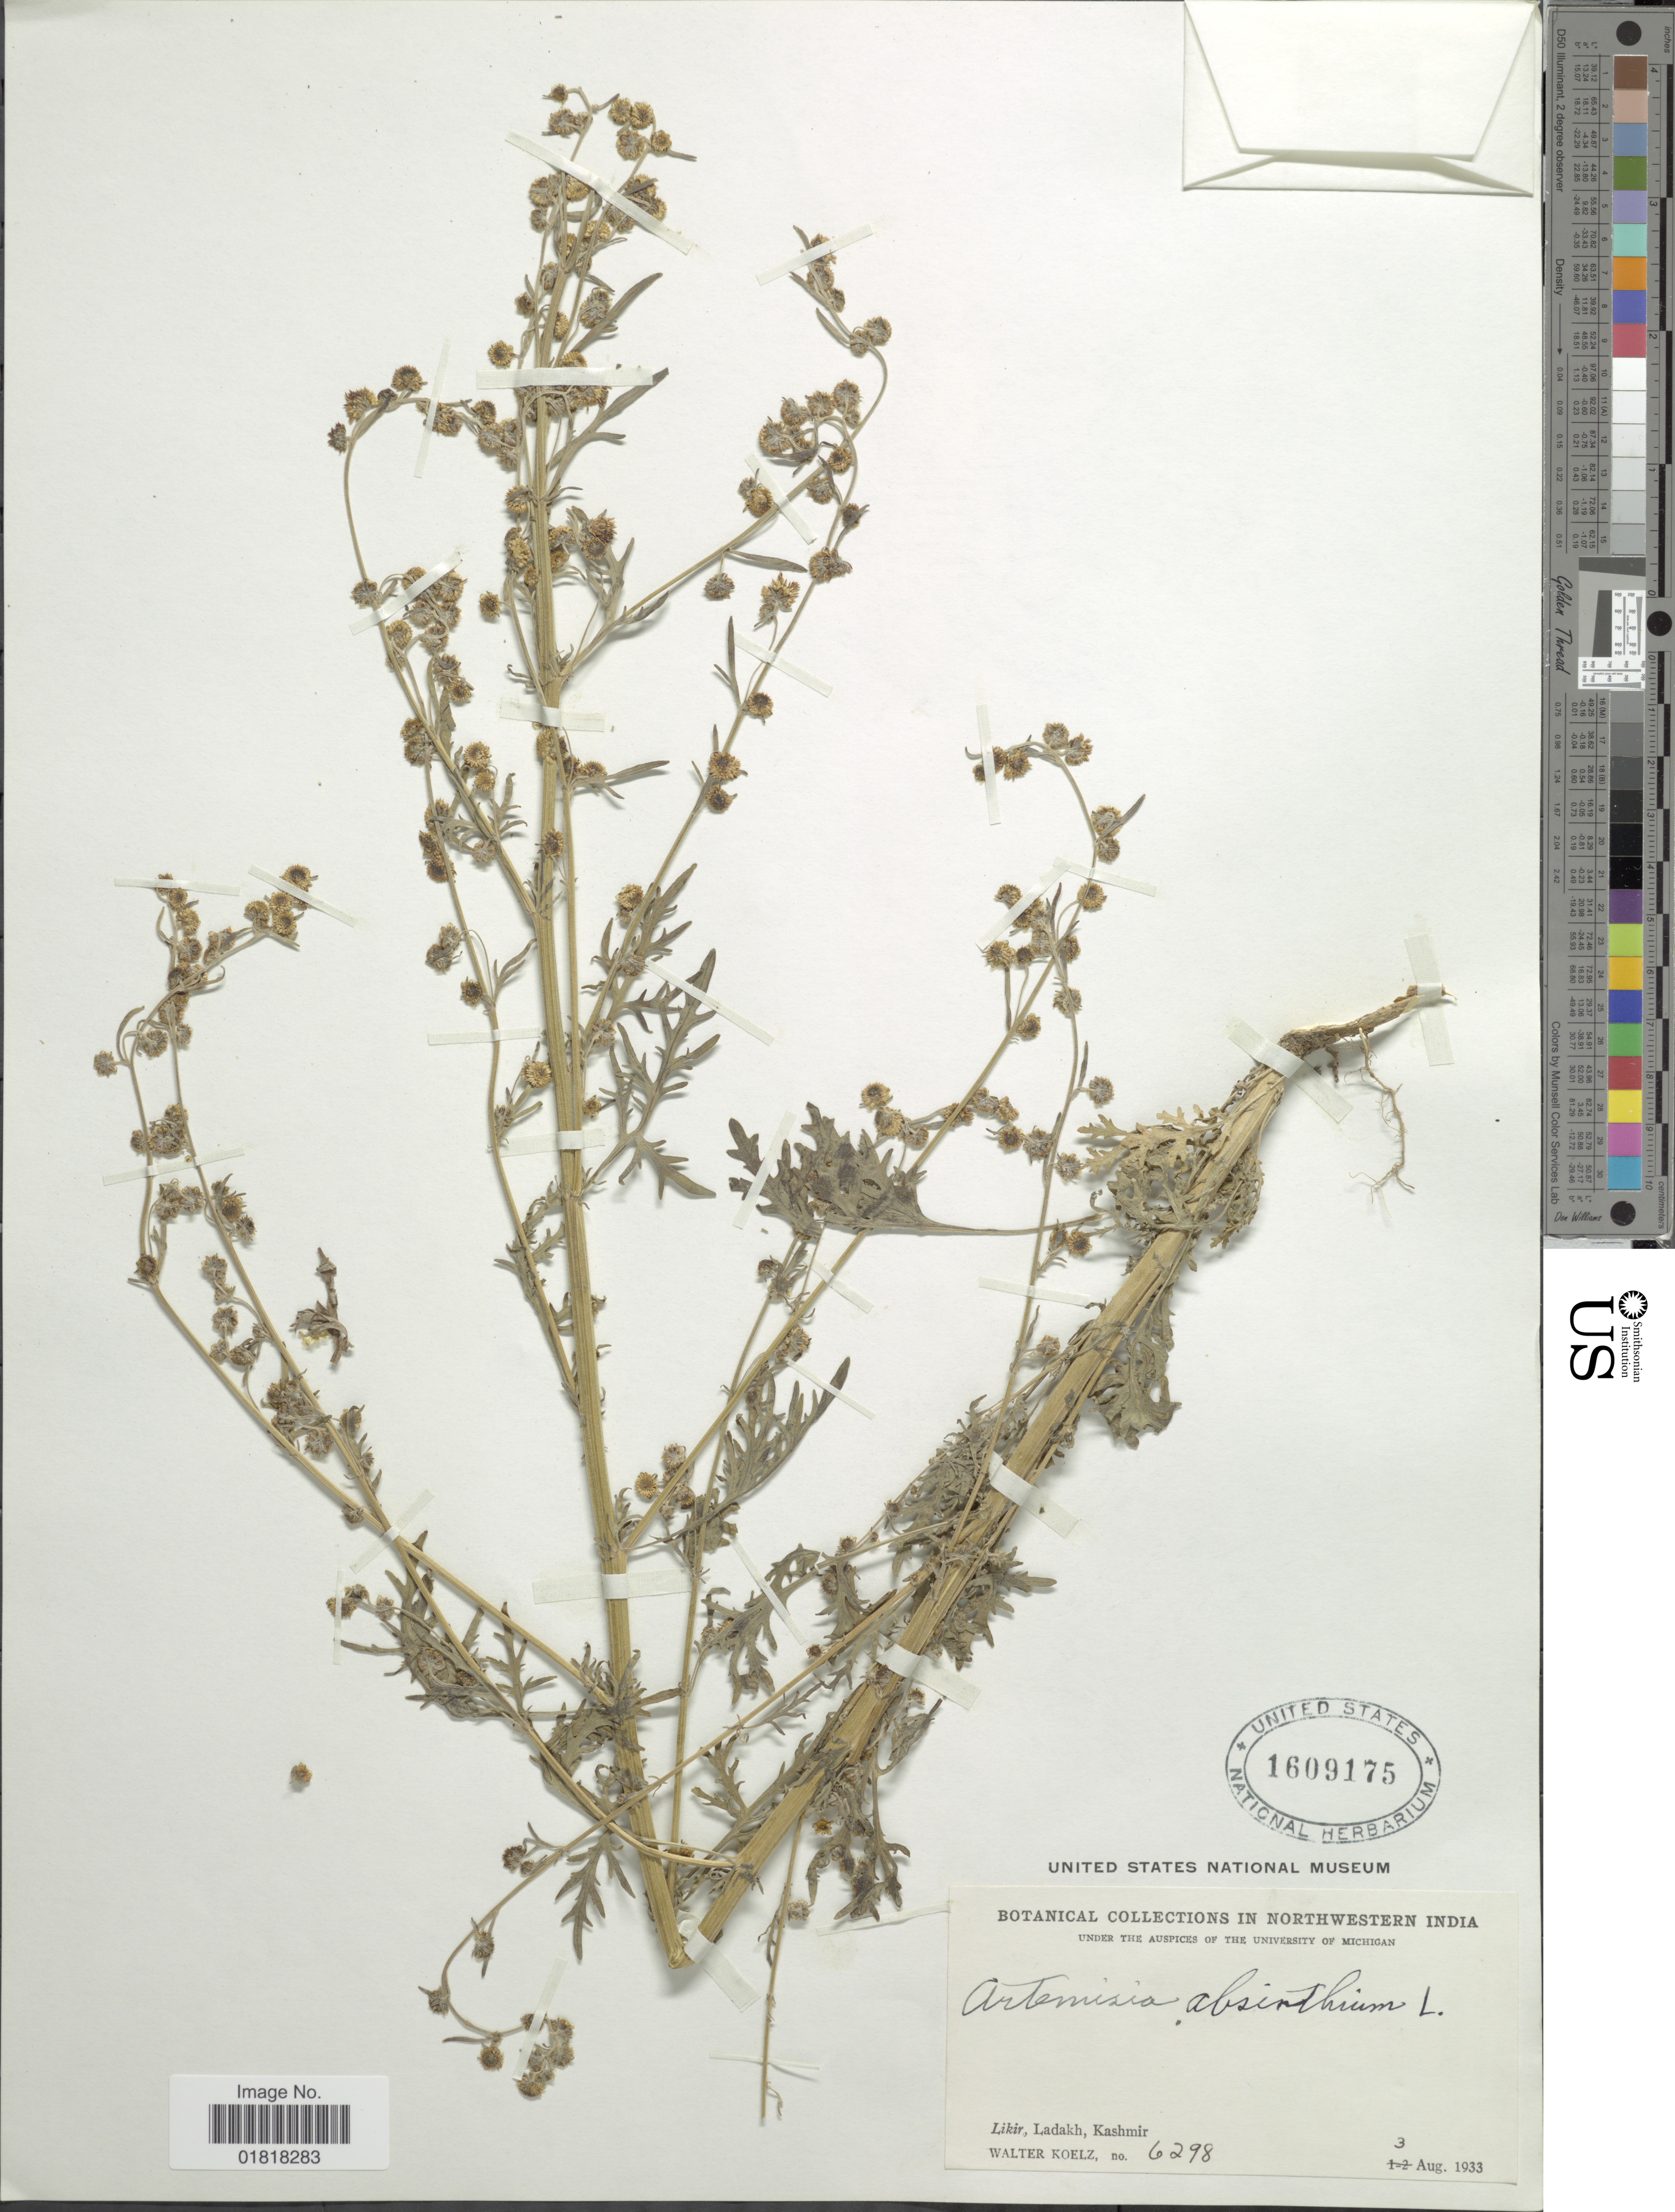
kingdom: Plantae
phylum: Tracheophyta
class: Magnoliopsida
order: Asterales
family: Asteraceae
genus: Artemisia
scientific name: Artemisia absinthium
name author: L.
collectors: W. N. Koelz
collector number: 6298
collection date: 1933-08-03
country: India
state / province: Jammu and Kashmir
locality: Northwestern India, Likir, Ladakh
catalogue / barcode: US 1609175